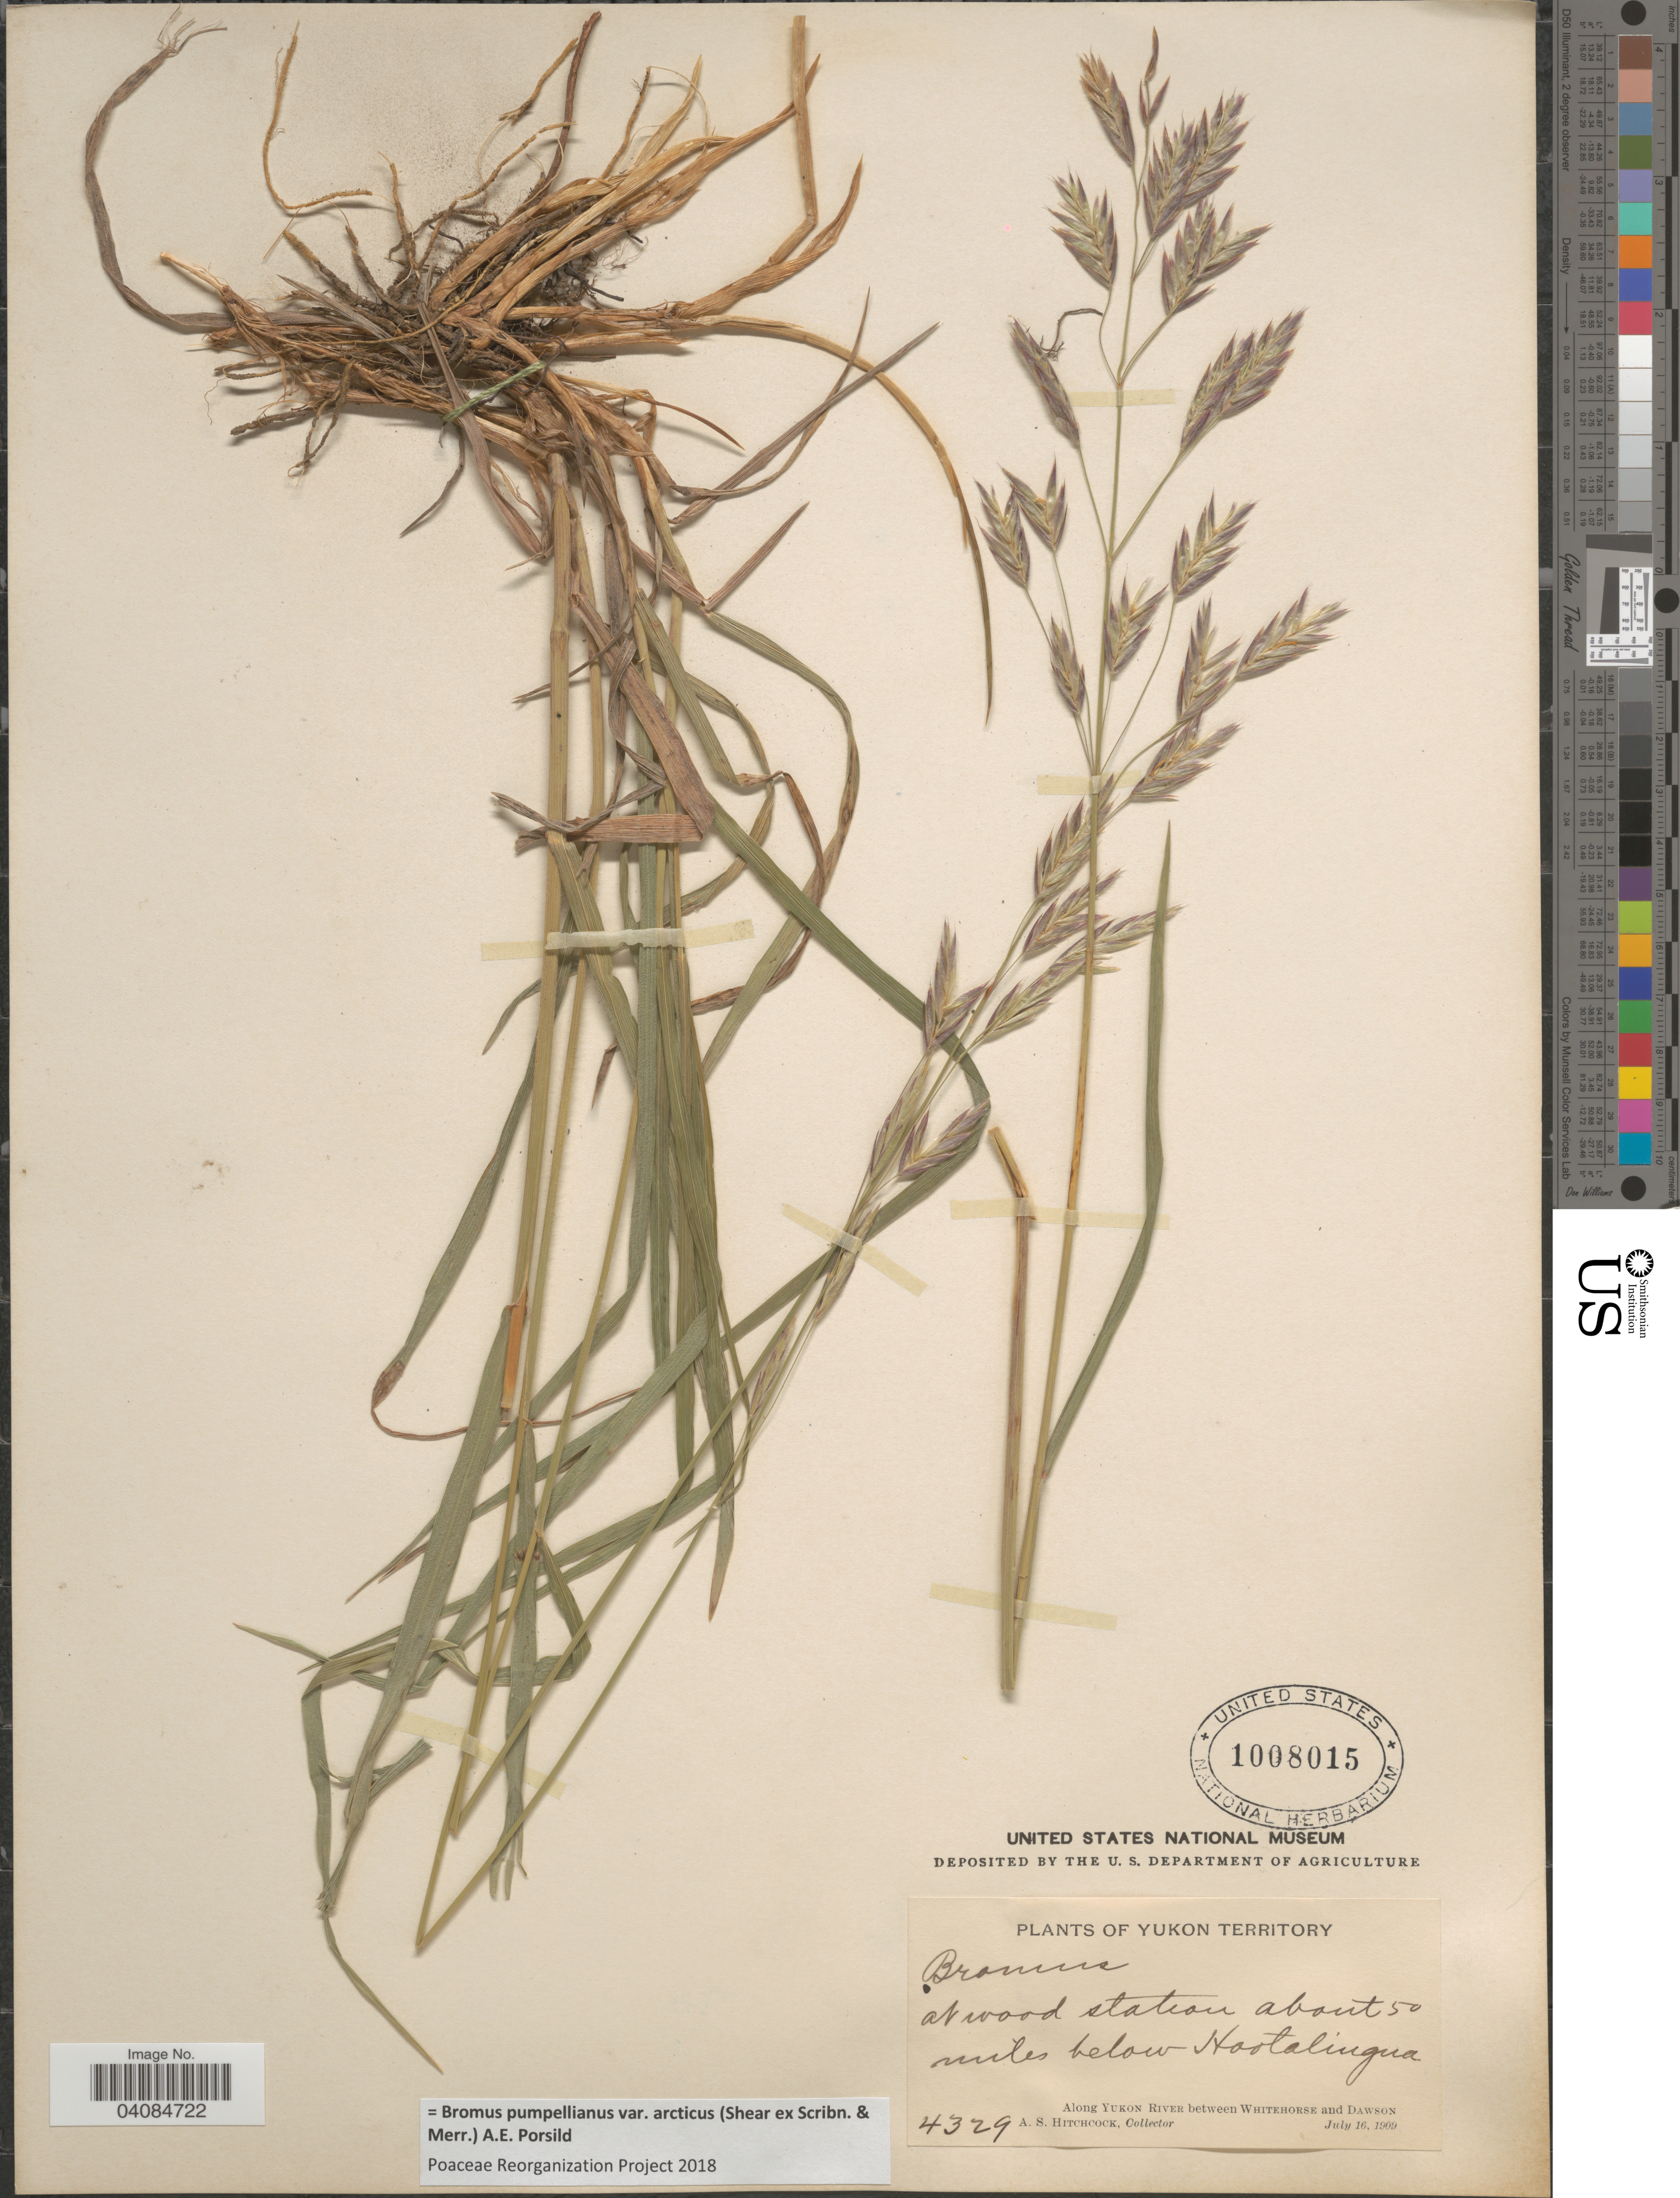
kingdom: Plantae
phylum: Tracheophyta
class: Liliopsida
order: Poales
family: Poaceae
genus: Bromus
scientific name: Bromus pumpellianus var. arcticus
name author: (Shear ex Scribn. & Merr.) A.E. Porsild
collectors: A. S. Hitchcock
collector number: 4329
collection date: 1909-07-16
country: Canada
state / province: Yukon Territory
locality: At wood station about 50 miles below Hootalingua. Along Yukon River between Whitehorse and Dawson.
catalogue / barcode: US 1008015